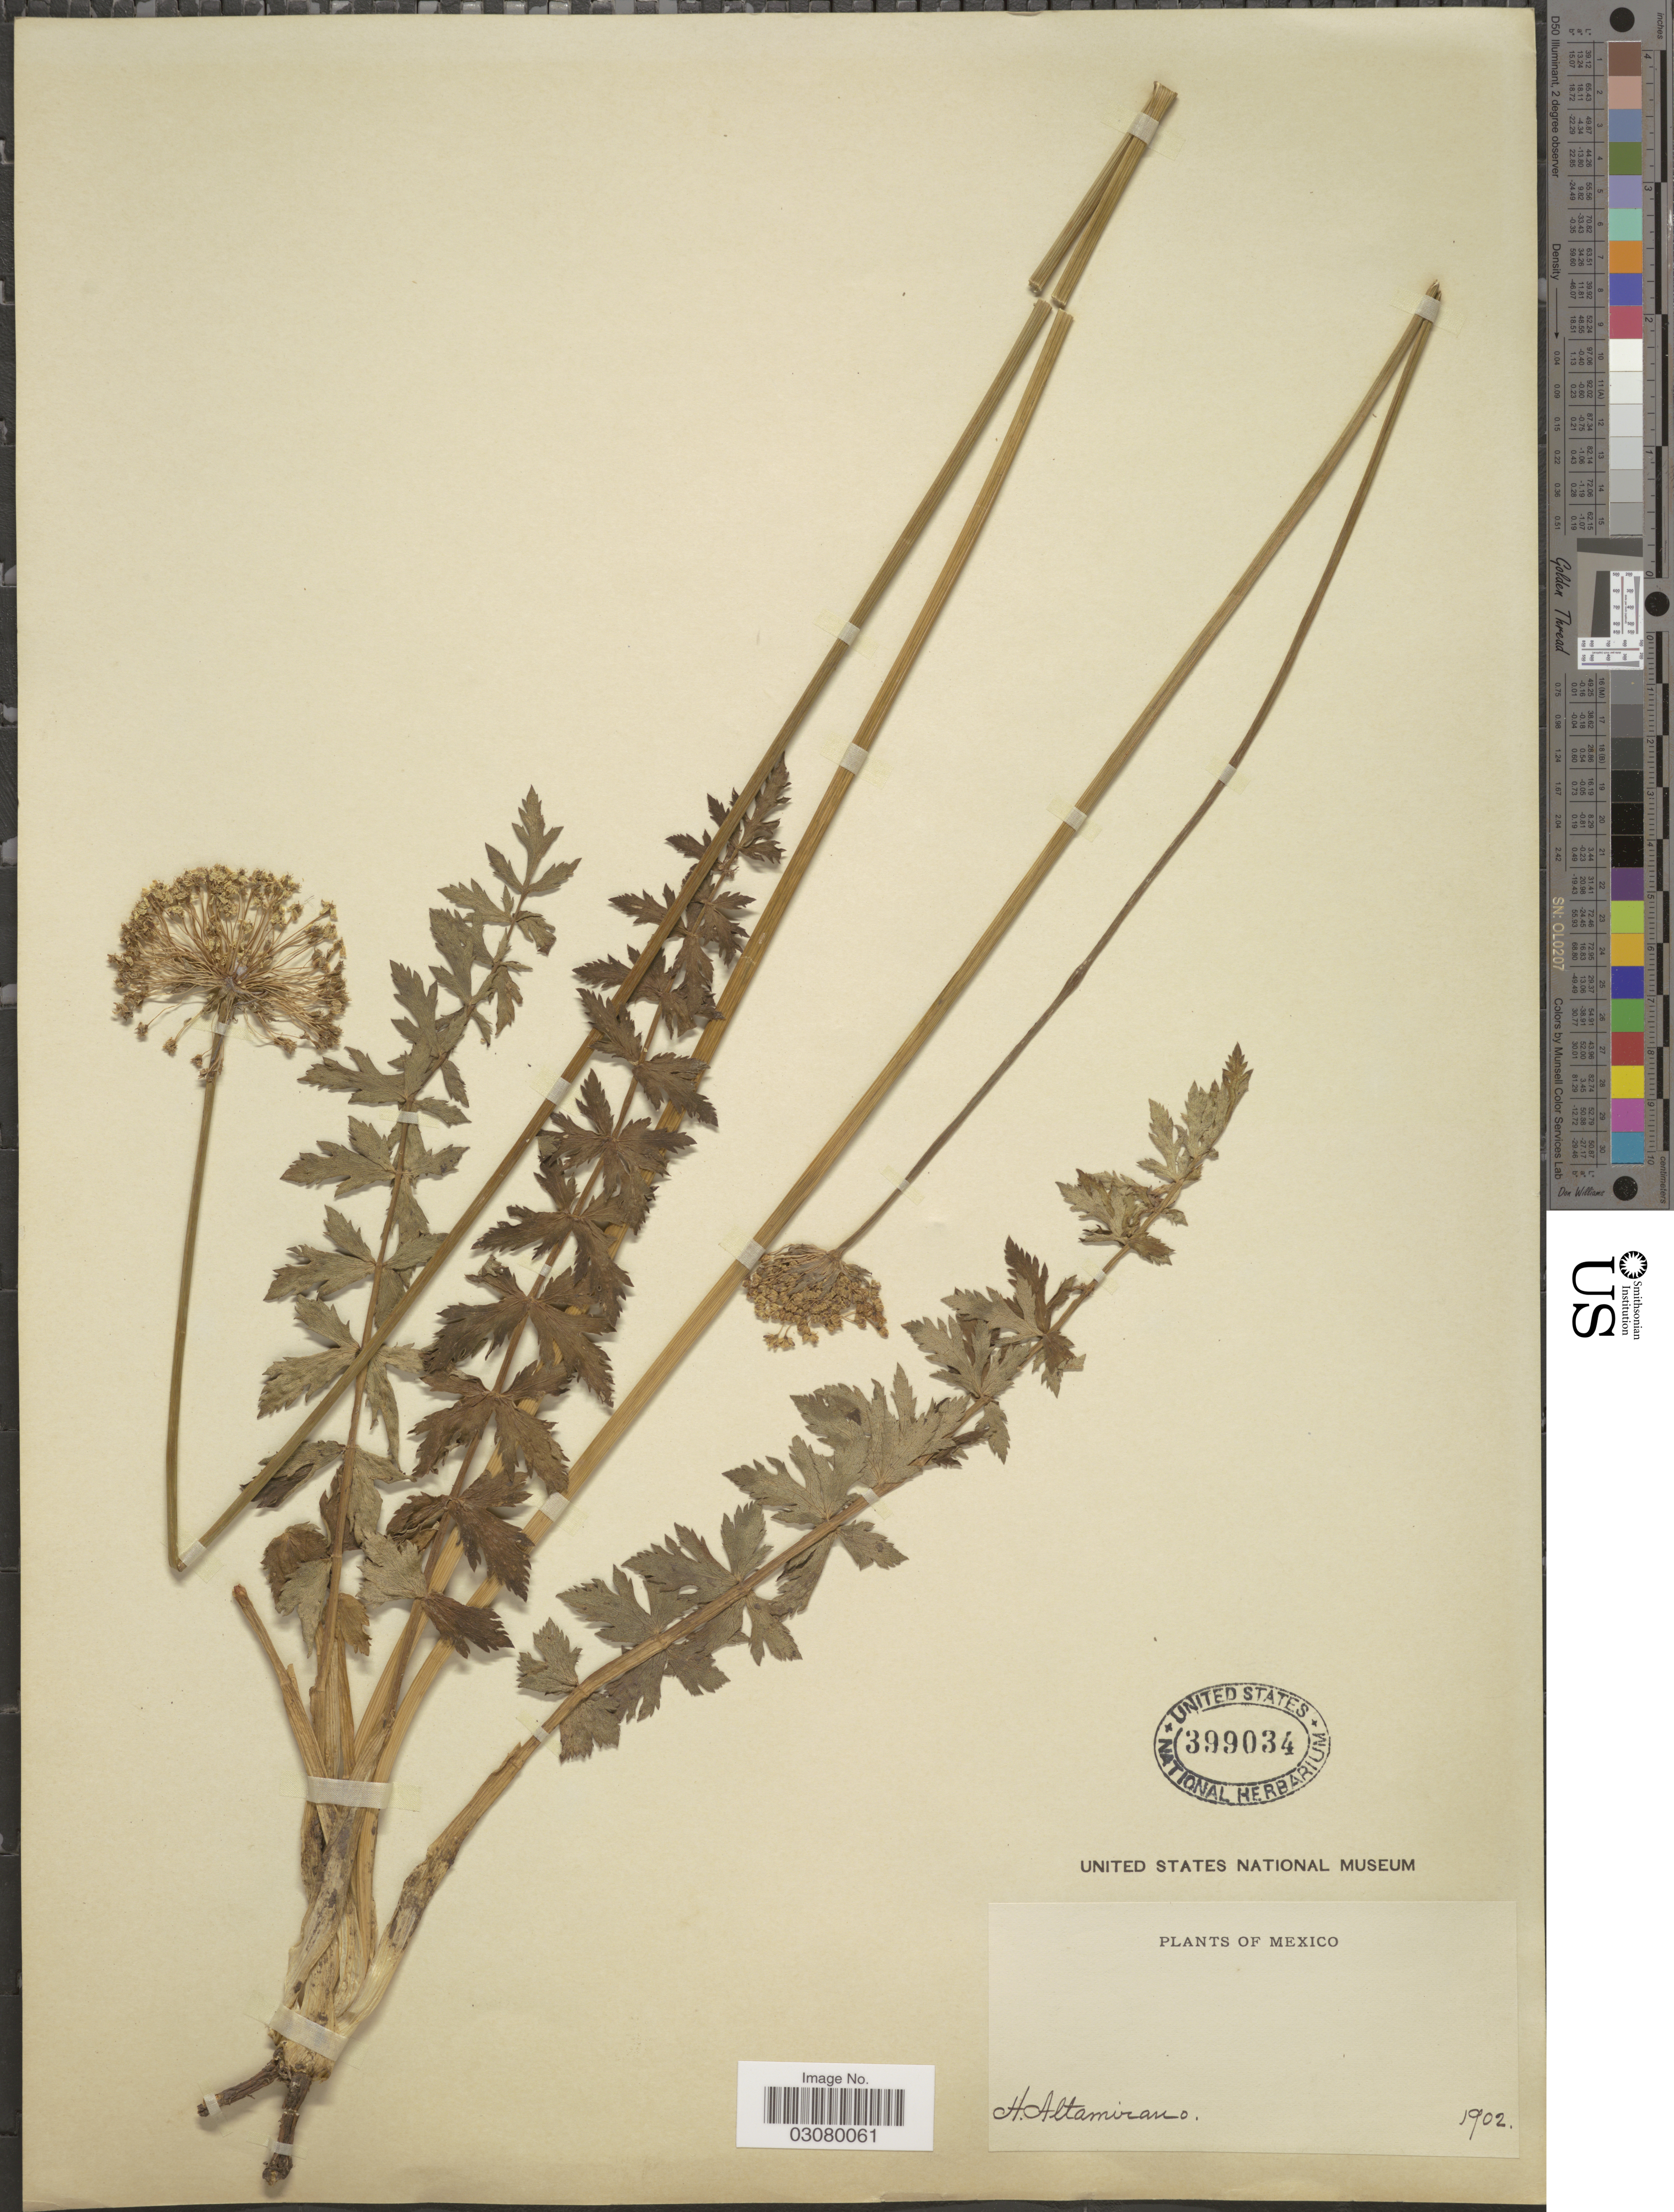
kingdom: Plantae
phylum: Tracheophyta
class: Magnoliopsida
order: Apiales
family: Apiaceae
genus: Neogoezia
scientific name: Neogoezia sp.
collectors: H. Altamirano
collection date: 1902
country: Mexico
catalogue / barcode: US 399034